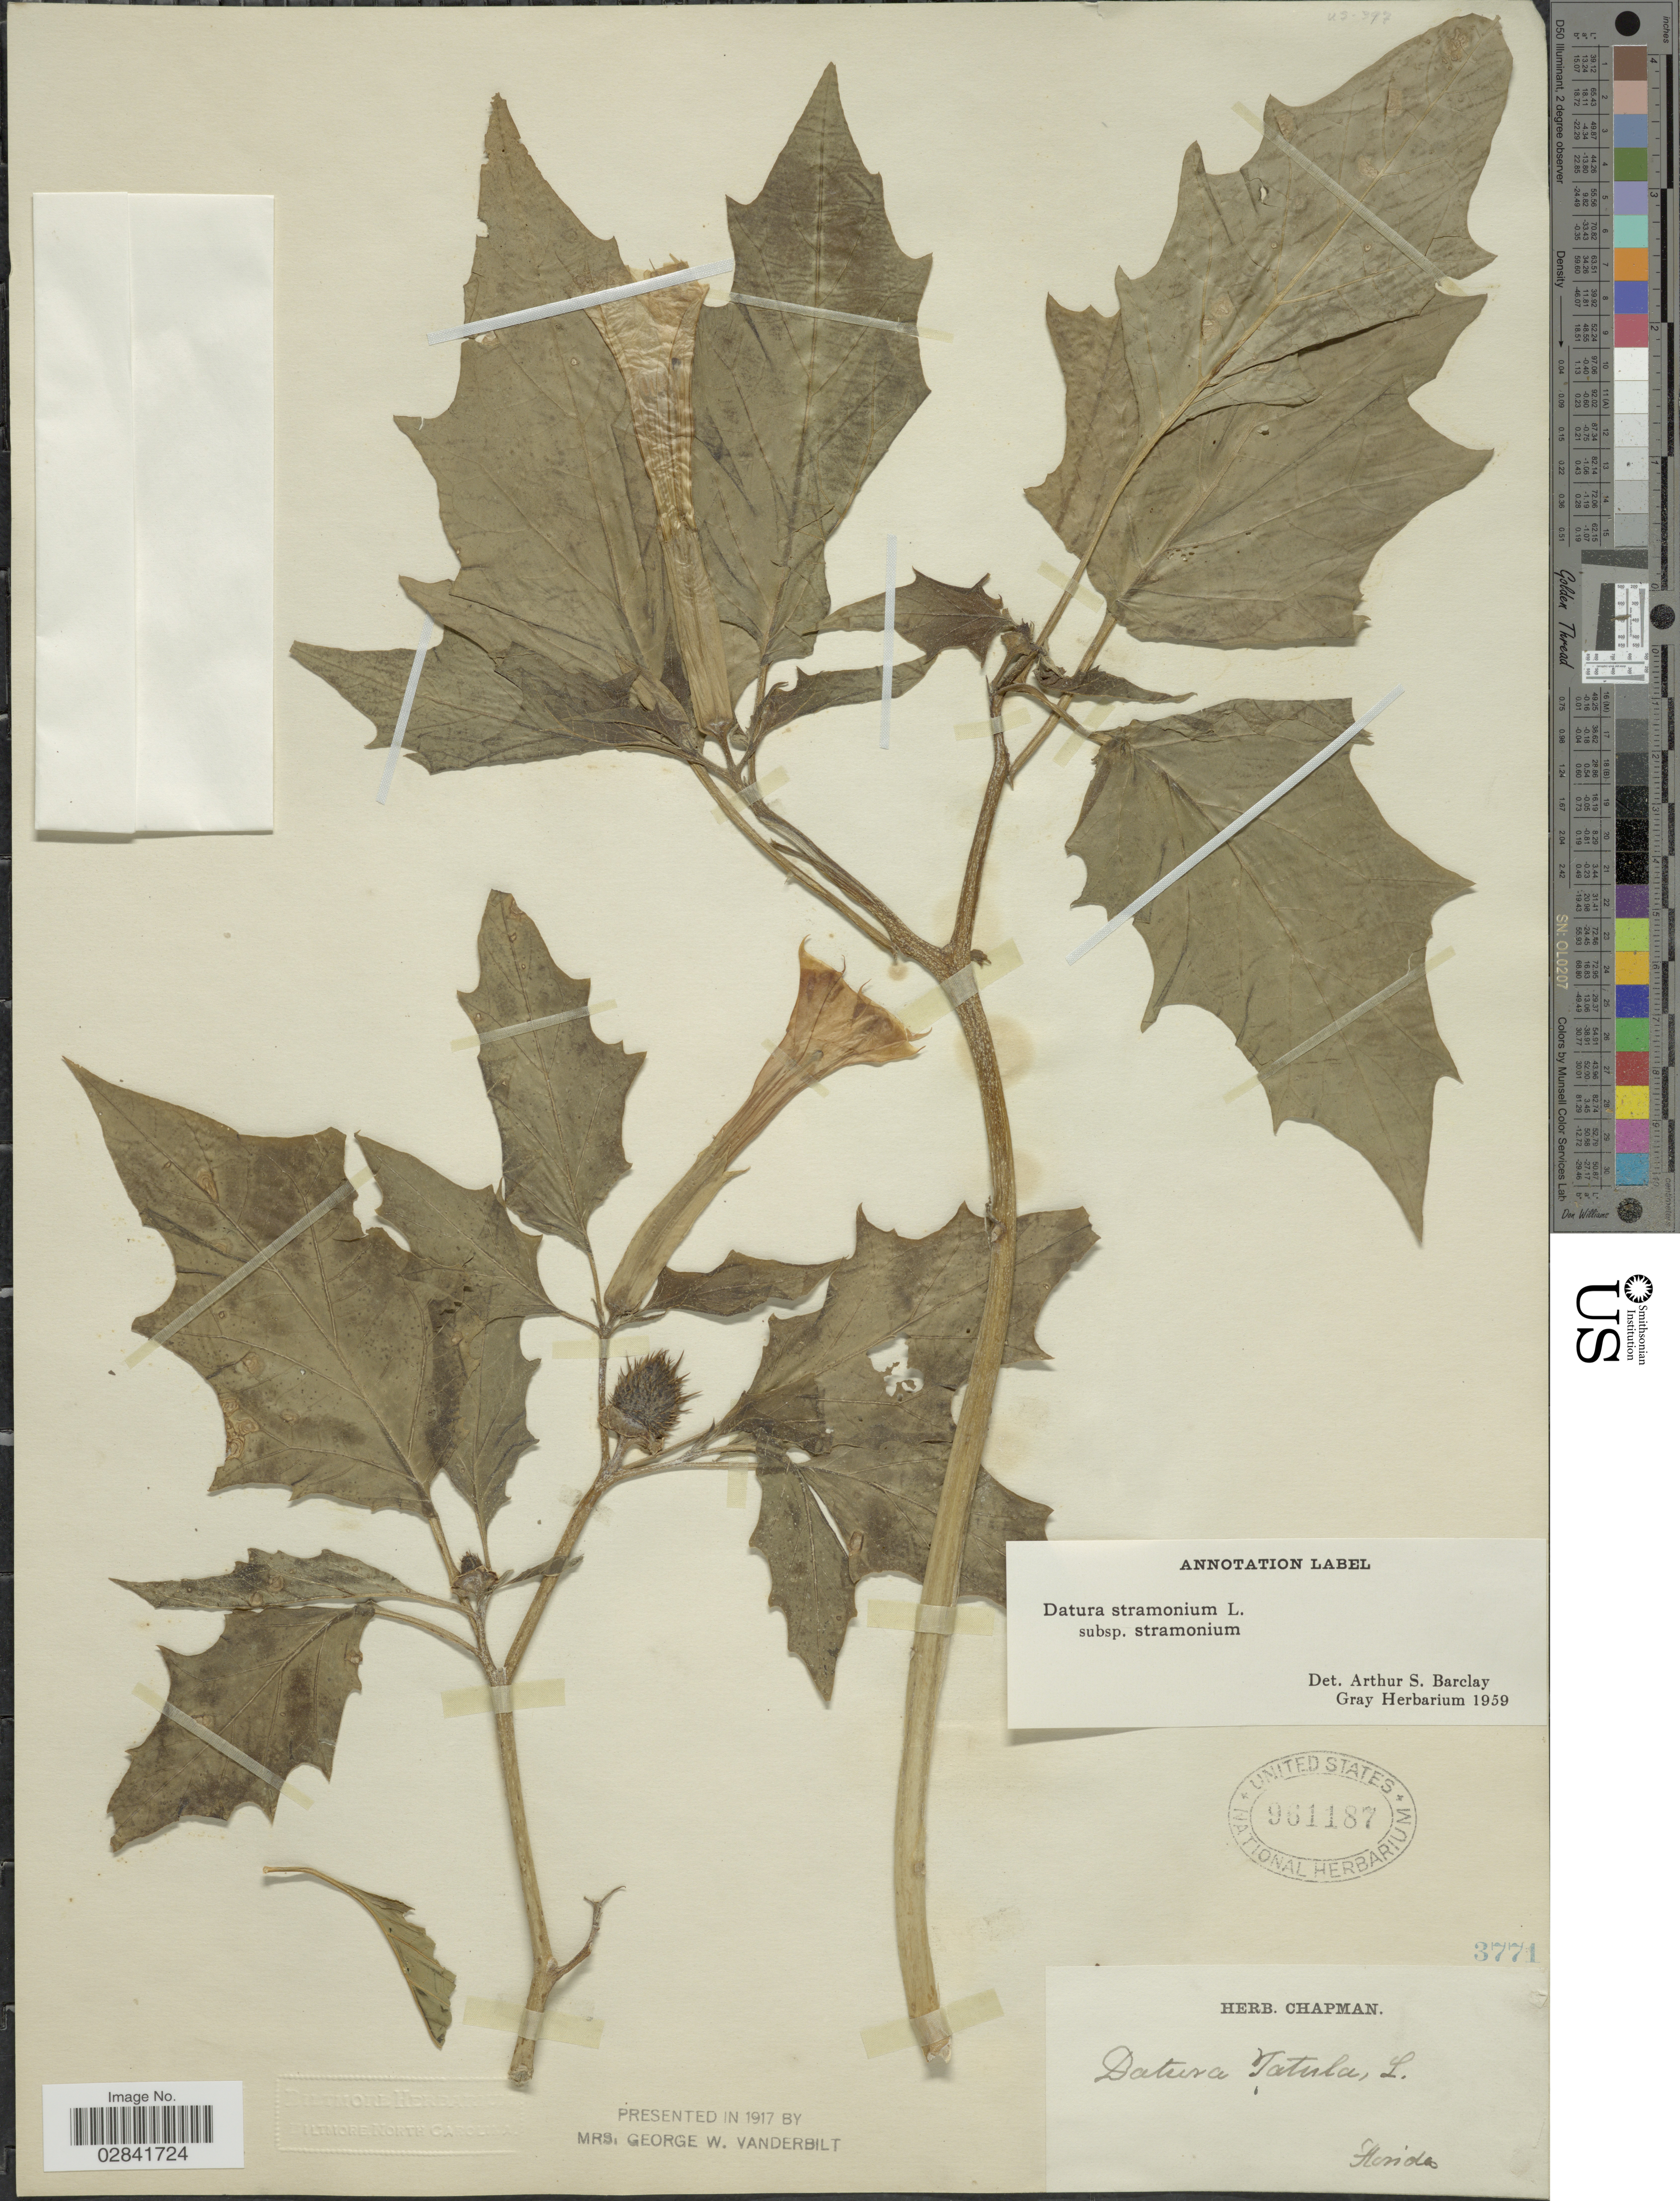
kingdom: Plantae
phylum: Tracheophyta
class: Magnoliopsida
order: Solanales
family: Solanaceae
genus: Datura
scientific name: Datura stramonium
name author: L.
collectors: ex herb. Chapman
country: United States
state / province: Florida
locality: Florida.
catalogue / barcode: US 961187